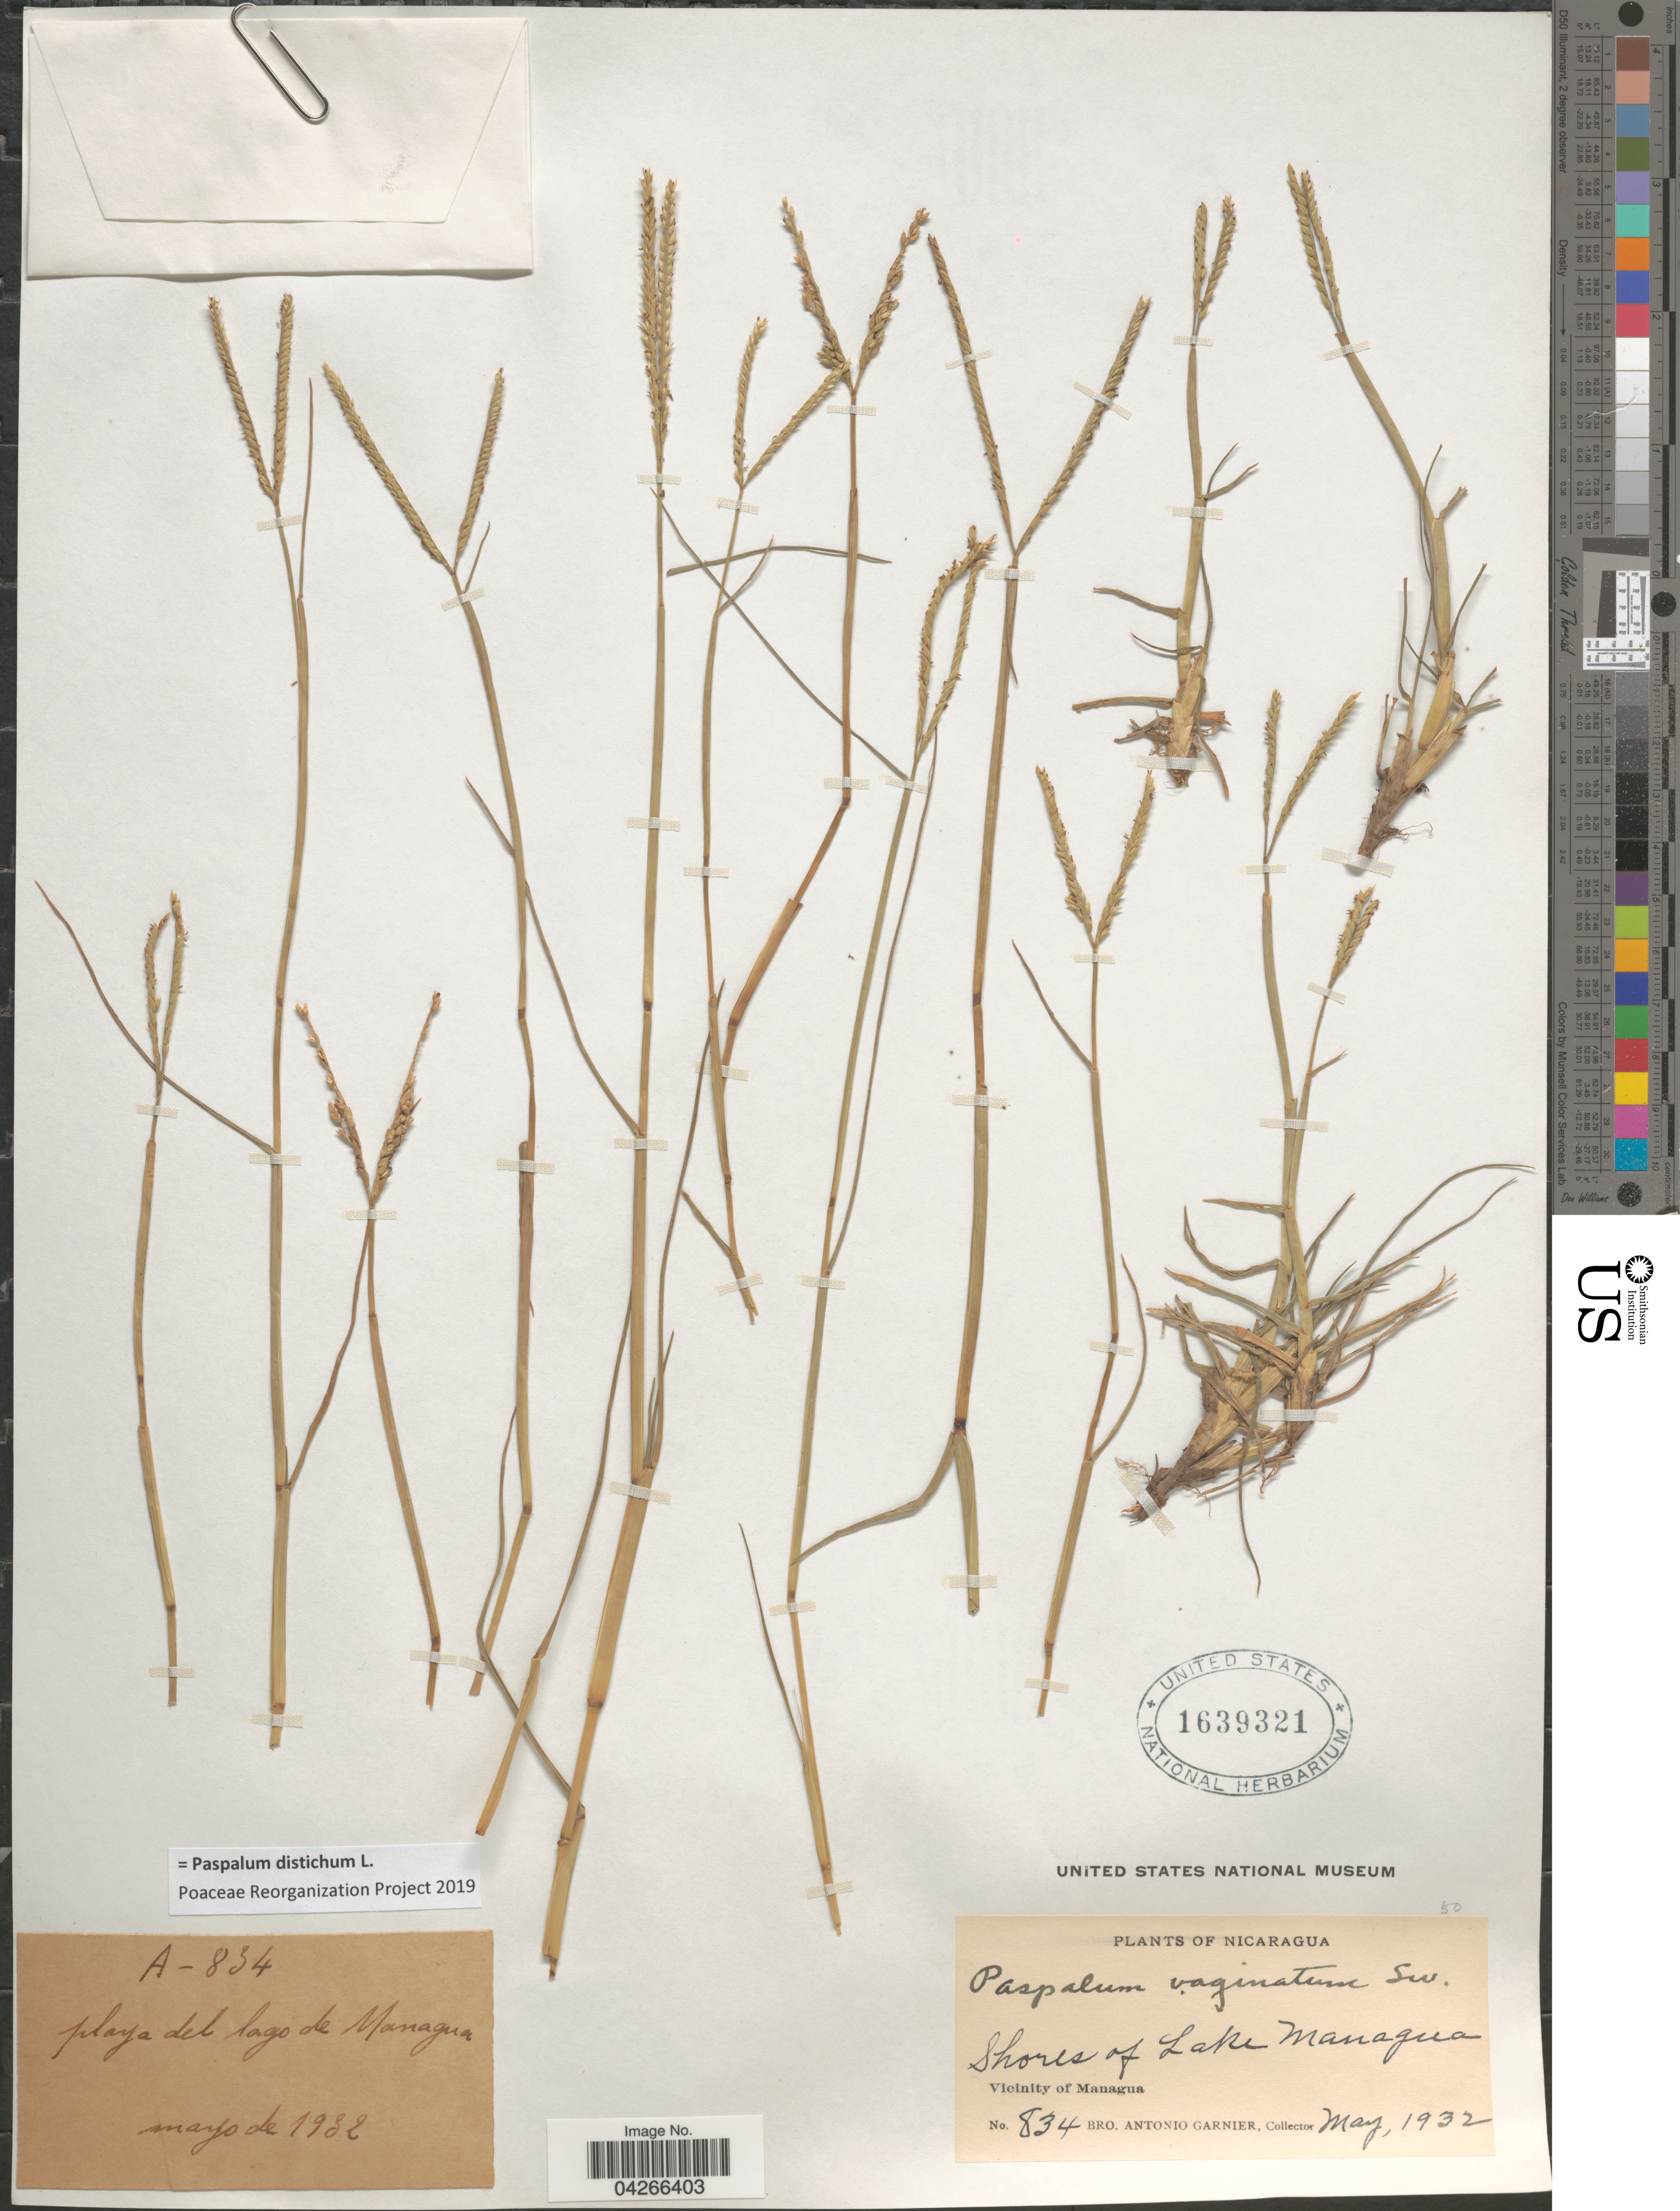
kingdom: Plantae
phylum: Tracheophyta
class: Liliopsida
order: Poales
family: Poaceae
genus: Paspalum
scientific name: Paspalum distichum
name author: L.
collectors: Bro. A. Garnier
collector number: A-834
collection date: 1932-05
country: Nicaragua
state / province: Managua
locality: Playa del lago de Managua. Shores of Lake Managua. Vicinity of Managua.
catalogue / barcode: US 1639321